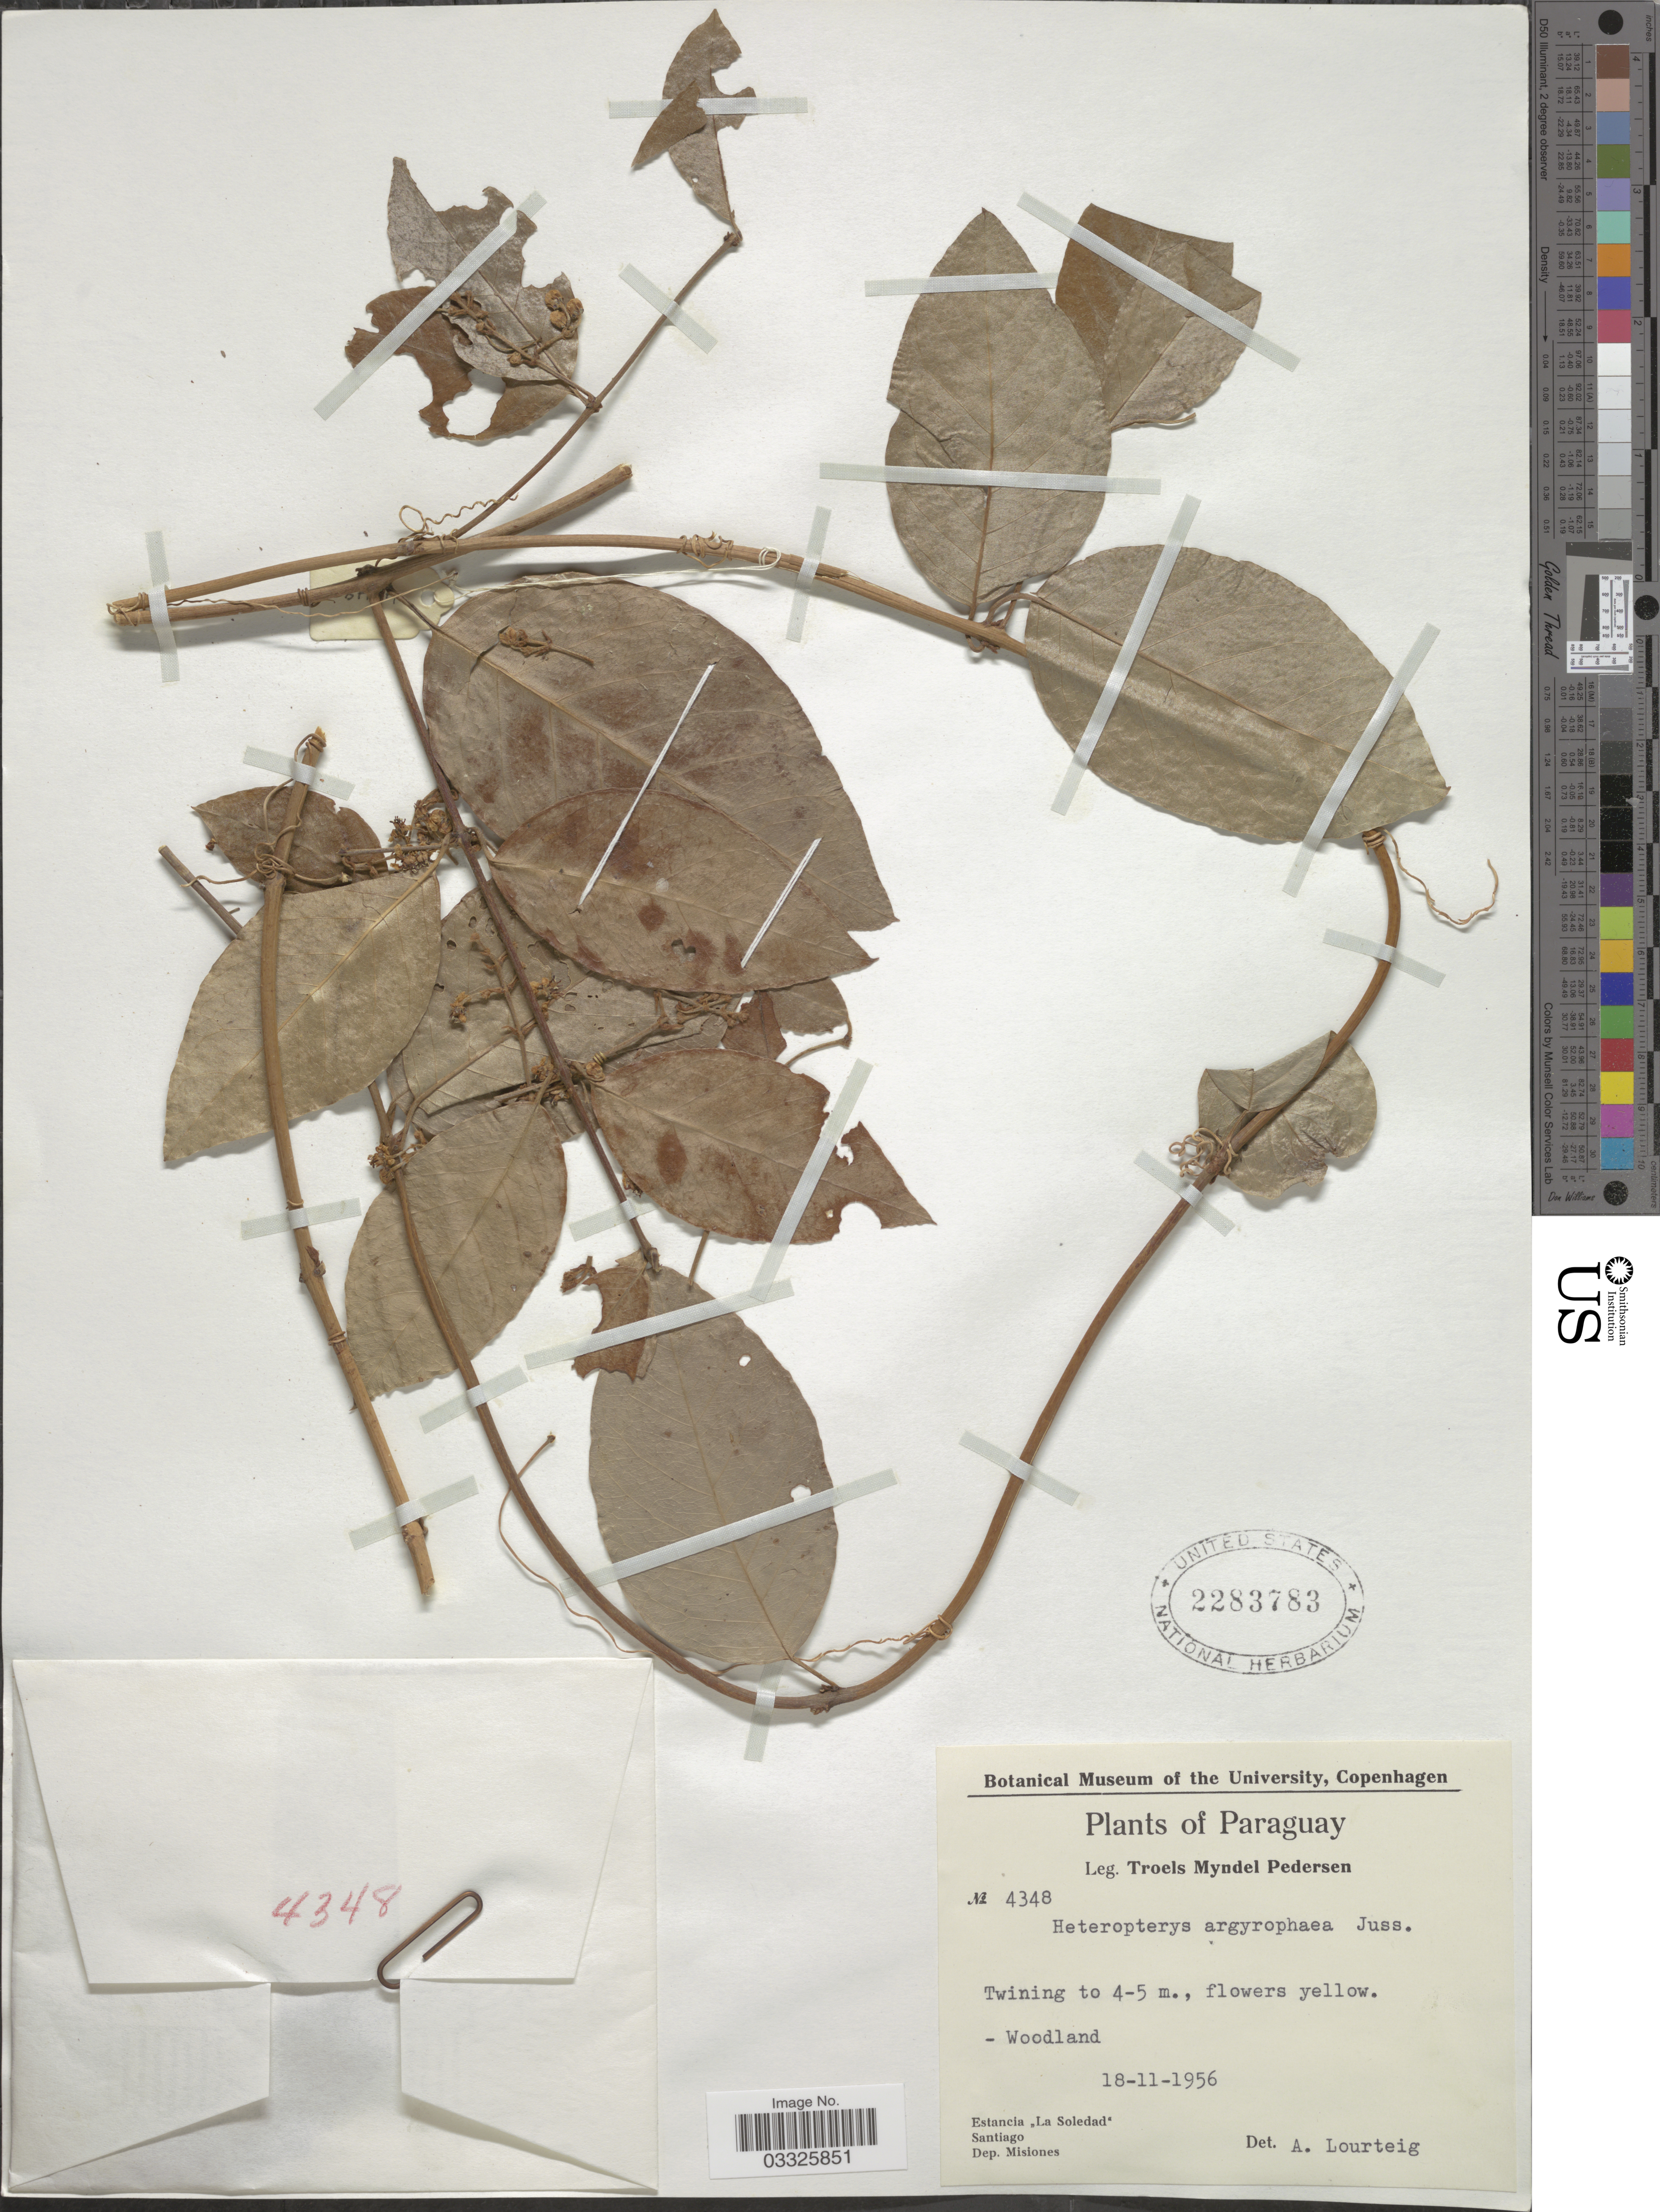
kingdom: Plantae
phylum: Tracheophyta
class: Magnoliopsida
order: Malpighiales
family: Malpighiaceae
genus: Heteropterys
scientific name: Heteropterys argyrophaea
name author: A. Juss.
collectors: T. Pederson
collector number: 4348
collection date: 1956-11-18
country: Paraguay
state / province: Misiones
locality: Estancia "La Soledad". Santiago. Dep. Misiones.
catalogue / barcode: US 2283783